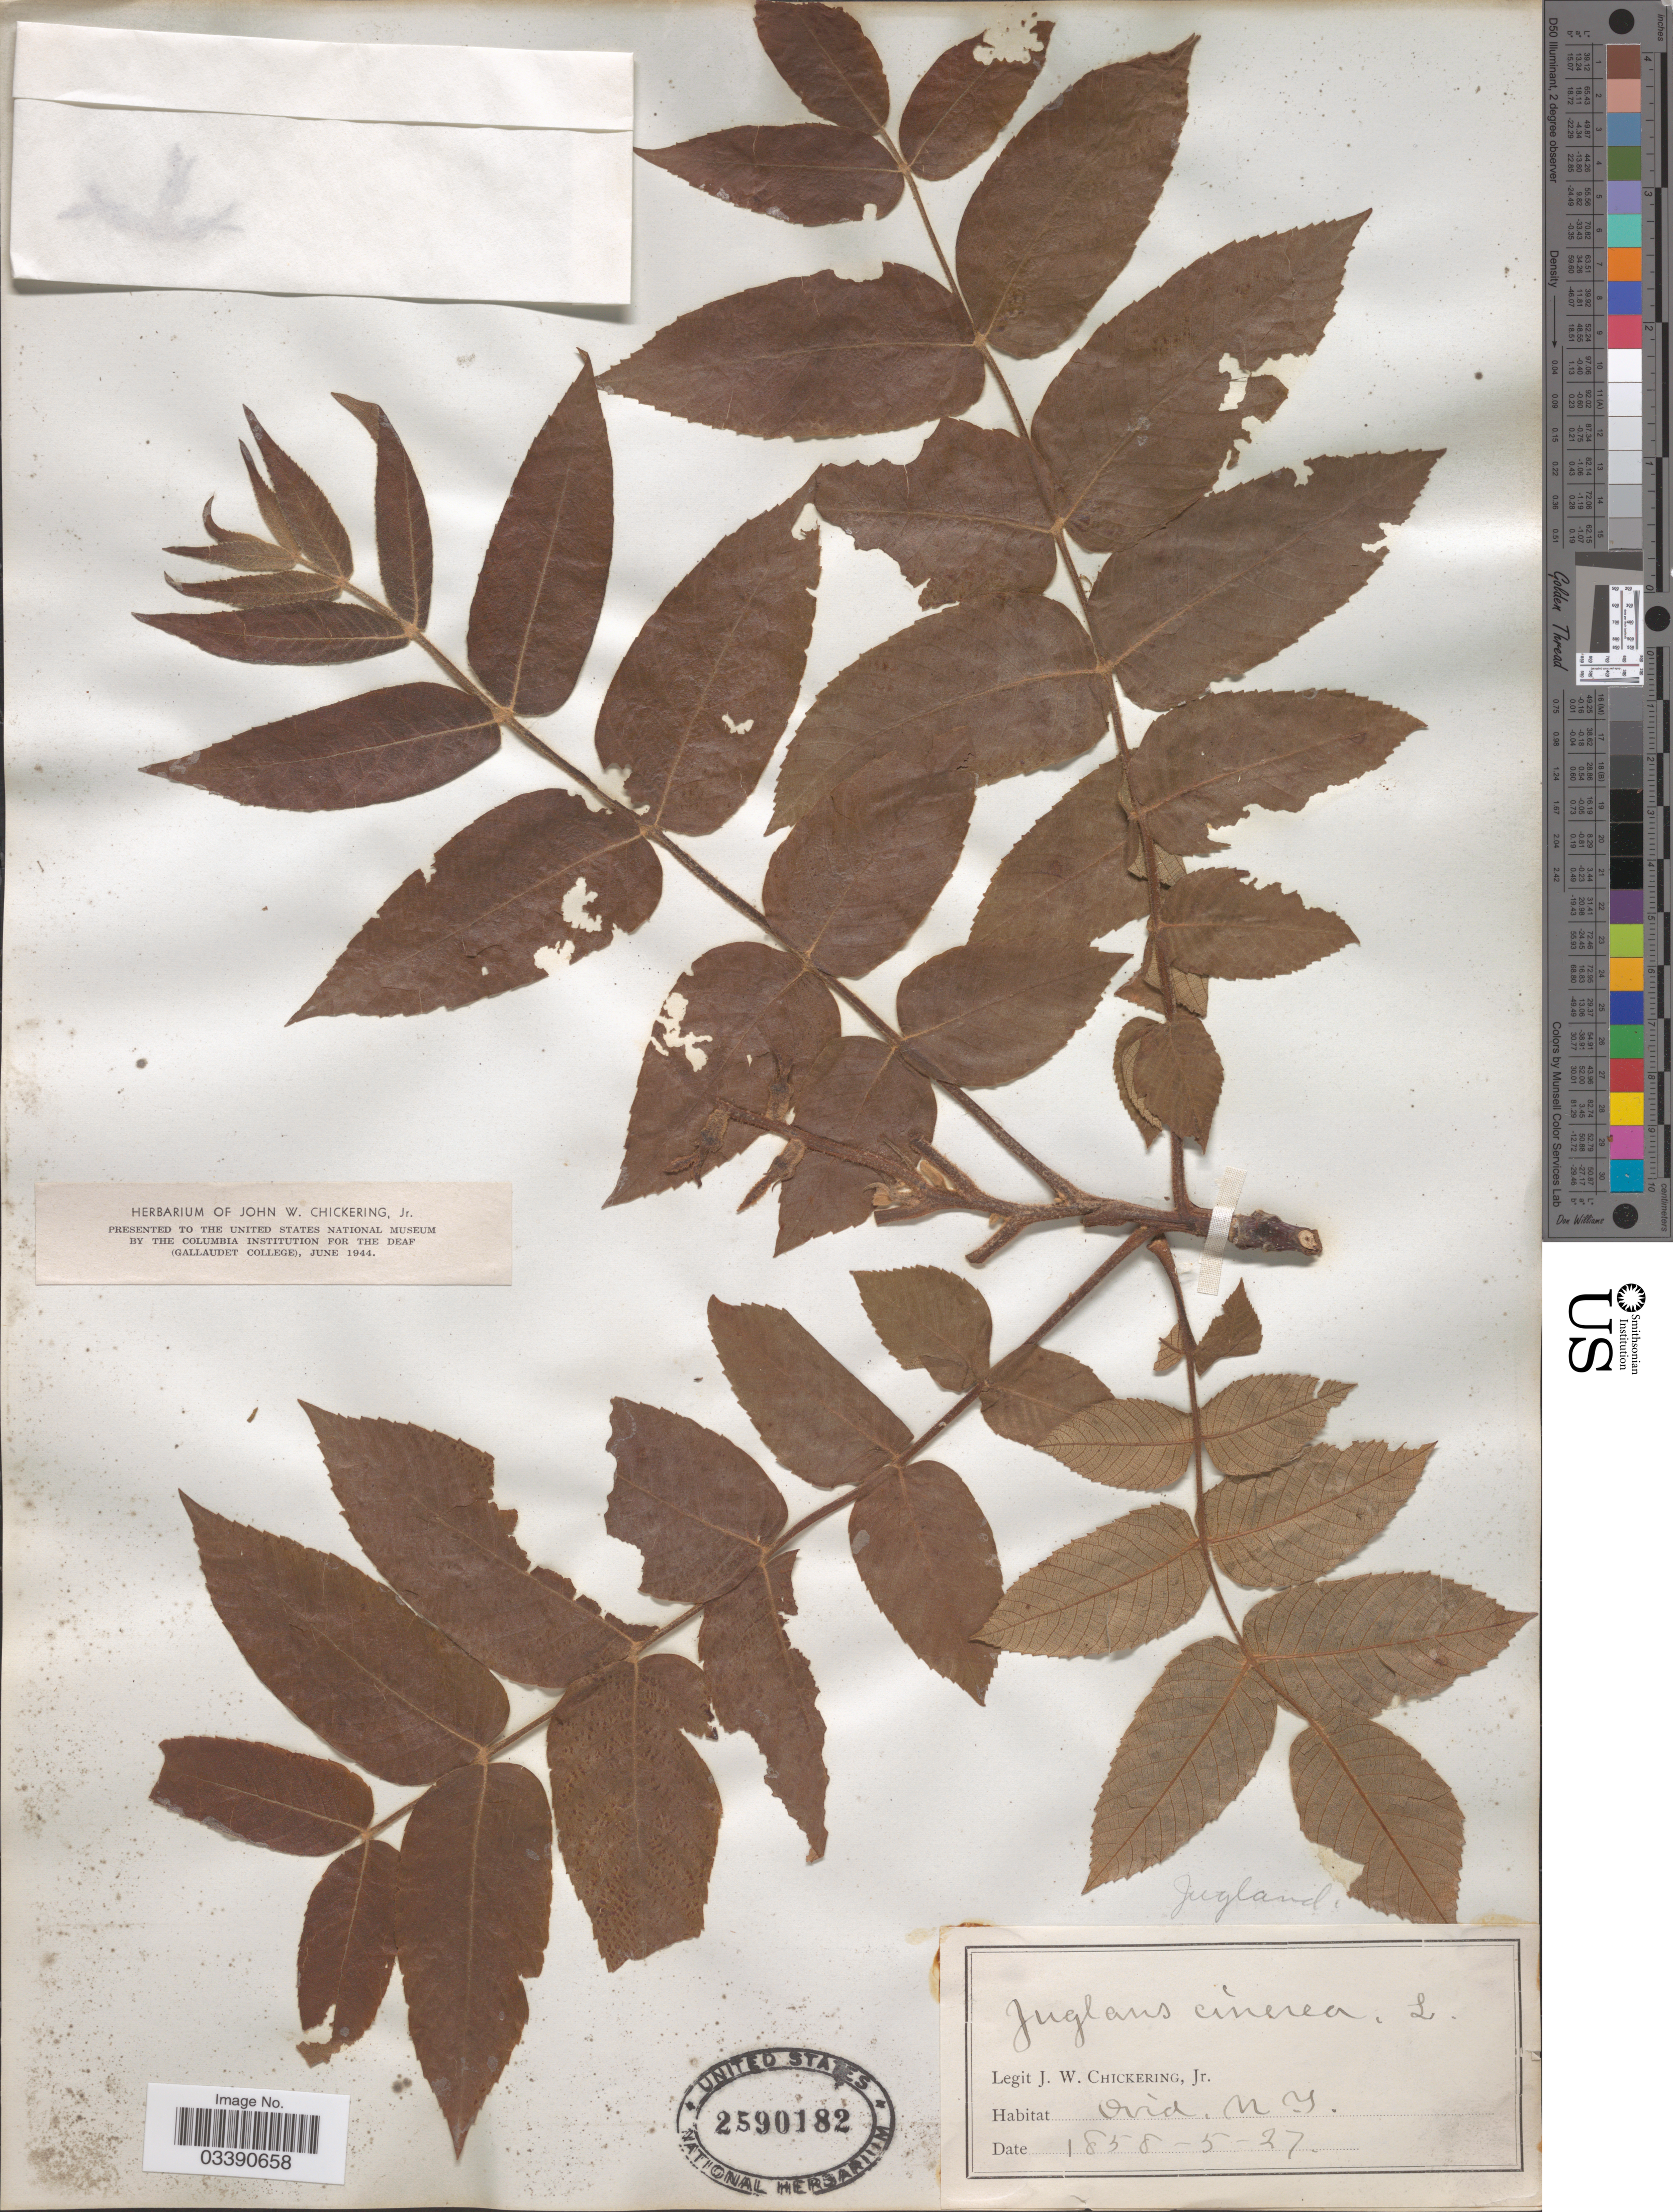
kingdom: Plantae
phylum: Tracheophyta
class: Magnoliopsida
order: Fagales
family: Juglandaceae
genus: Juglans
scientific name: Juglans cinerea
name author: L.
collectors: J. Chickering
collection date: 1858-05-27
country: United States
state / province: New York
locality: Ovid.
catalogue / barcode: US 2590182